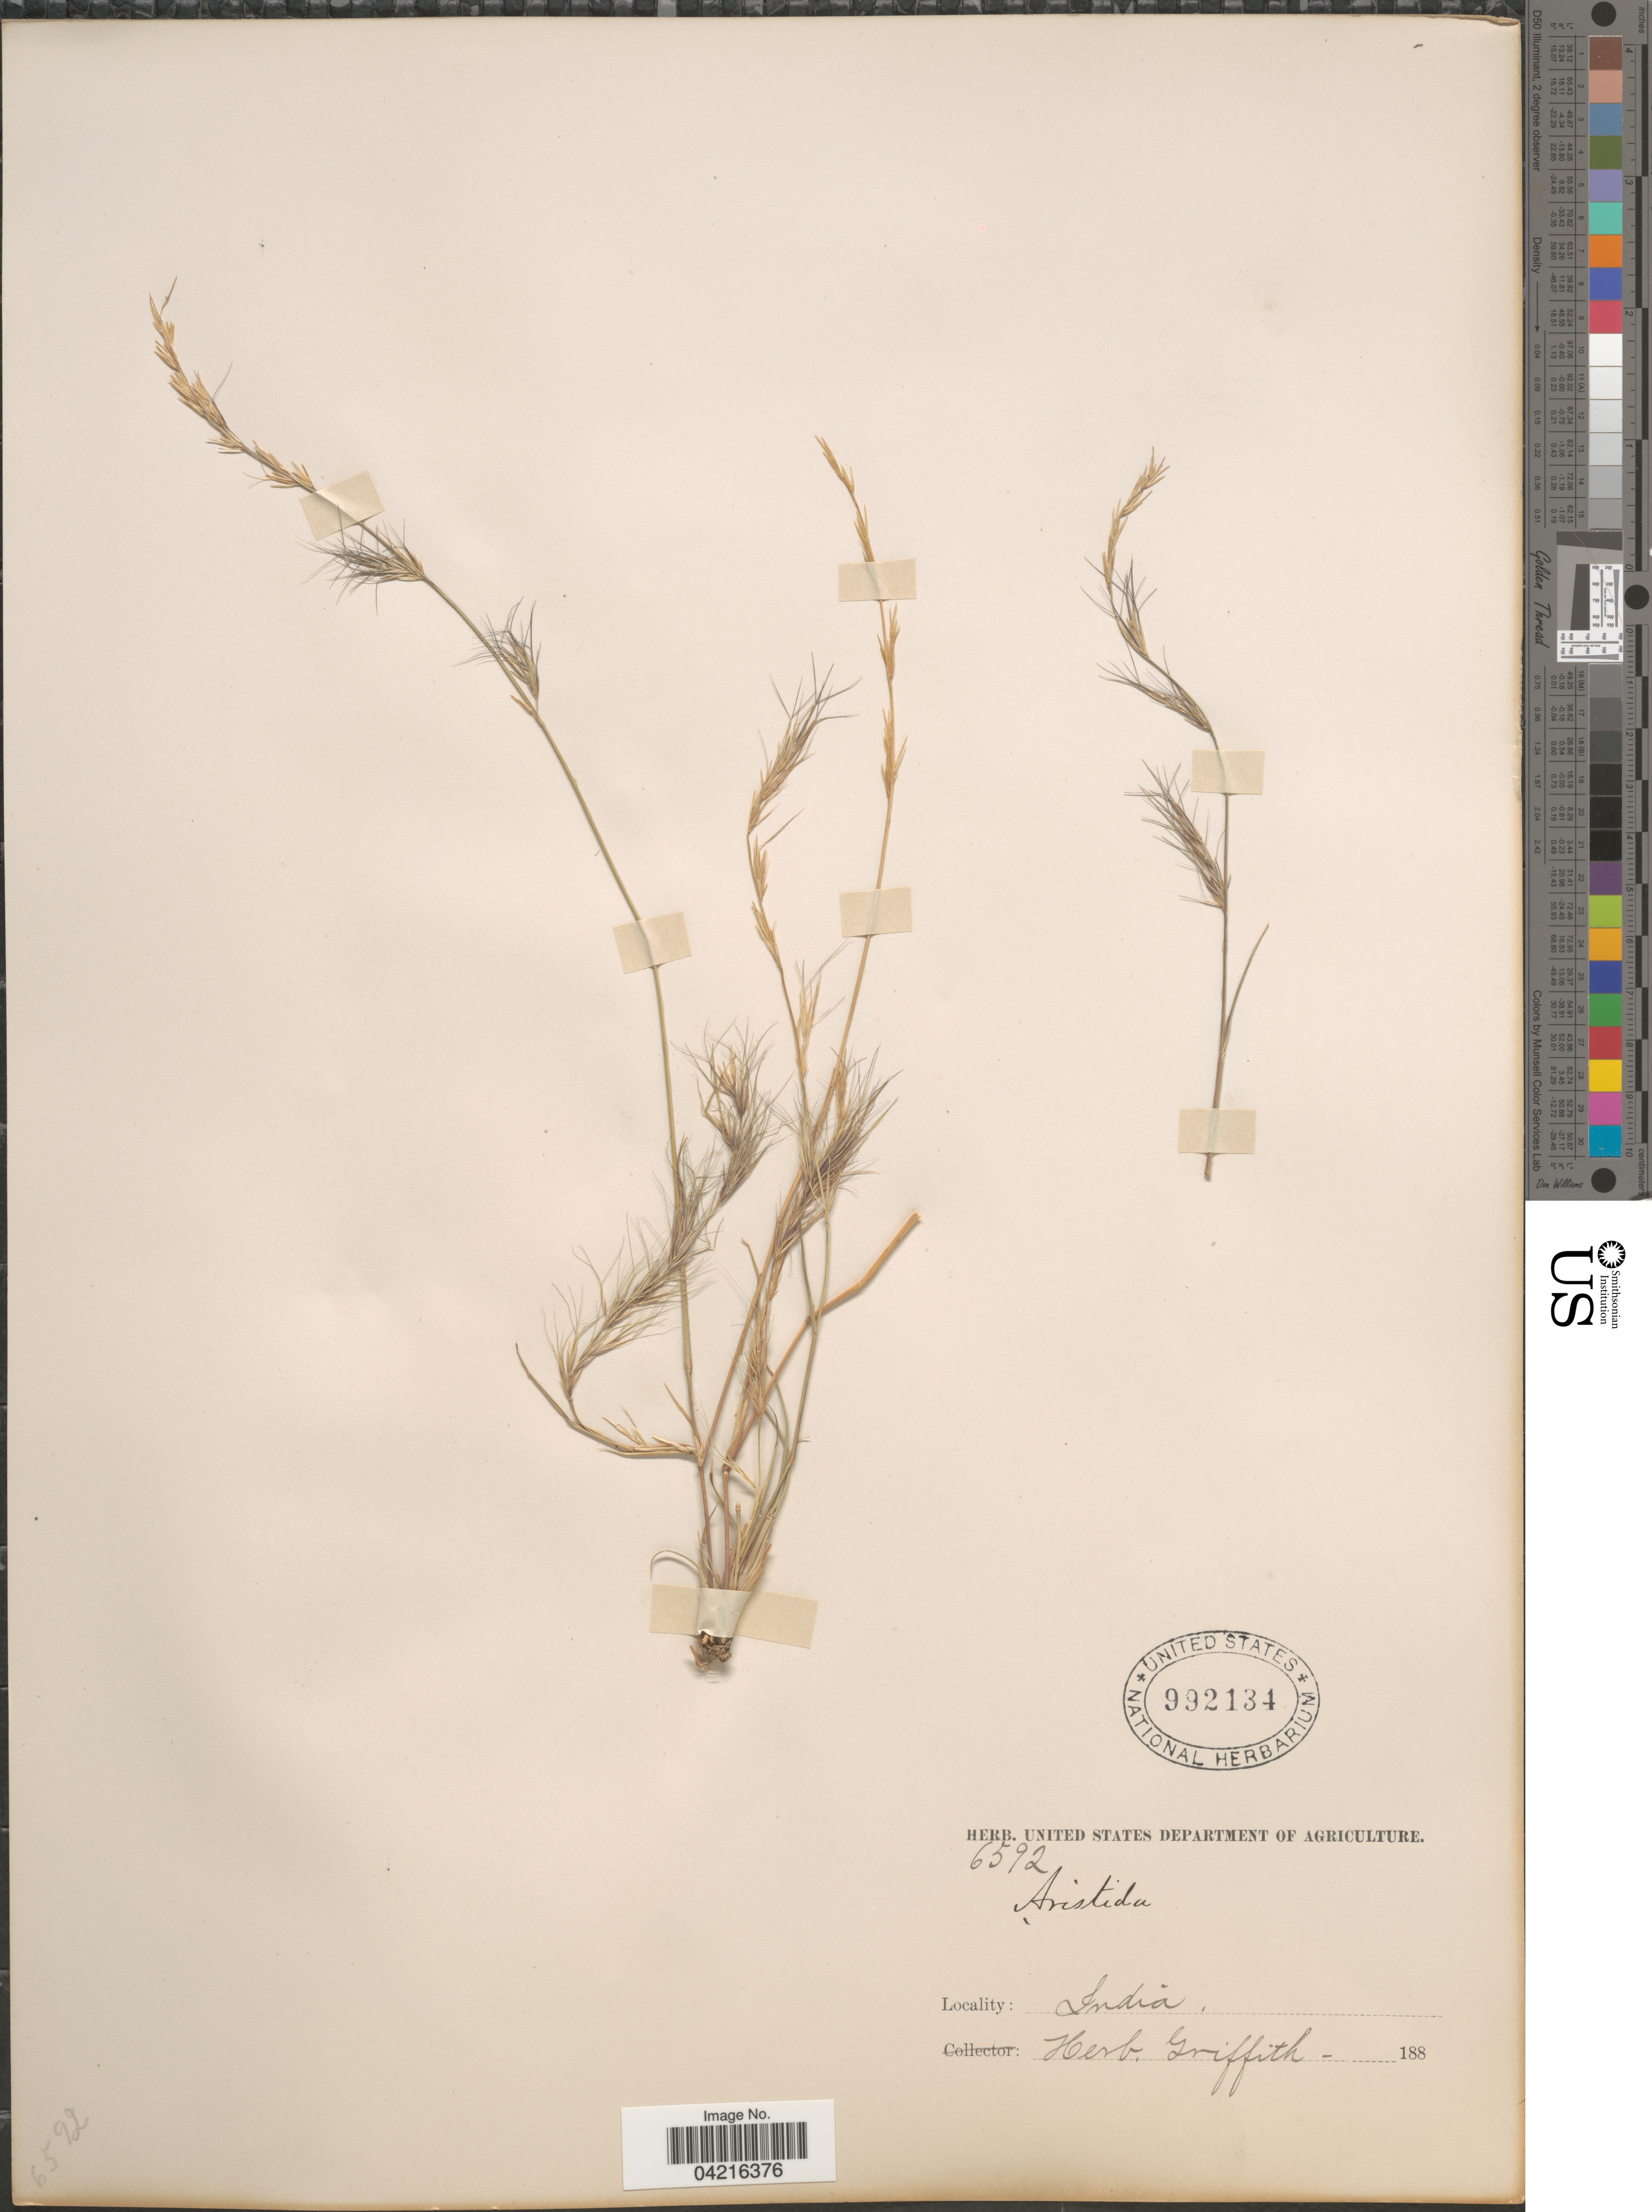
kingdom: Plantae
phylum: Tracheophyta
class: Liliopsida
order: Poales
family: Poaceae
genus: Aristida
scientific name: Aristida adscensionis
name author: L.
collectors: ex herb. Griffith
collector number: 6592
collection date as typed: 188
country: India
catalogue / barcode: US 992134